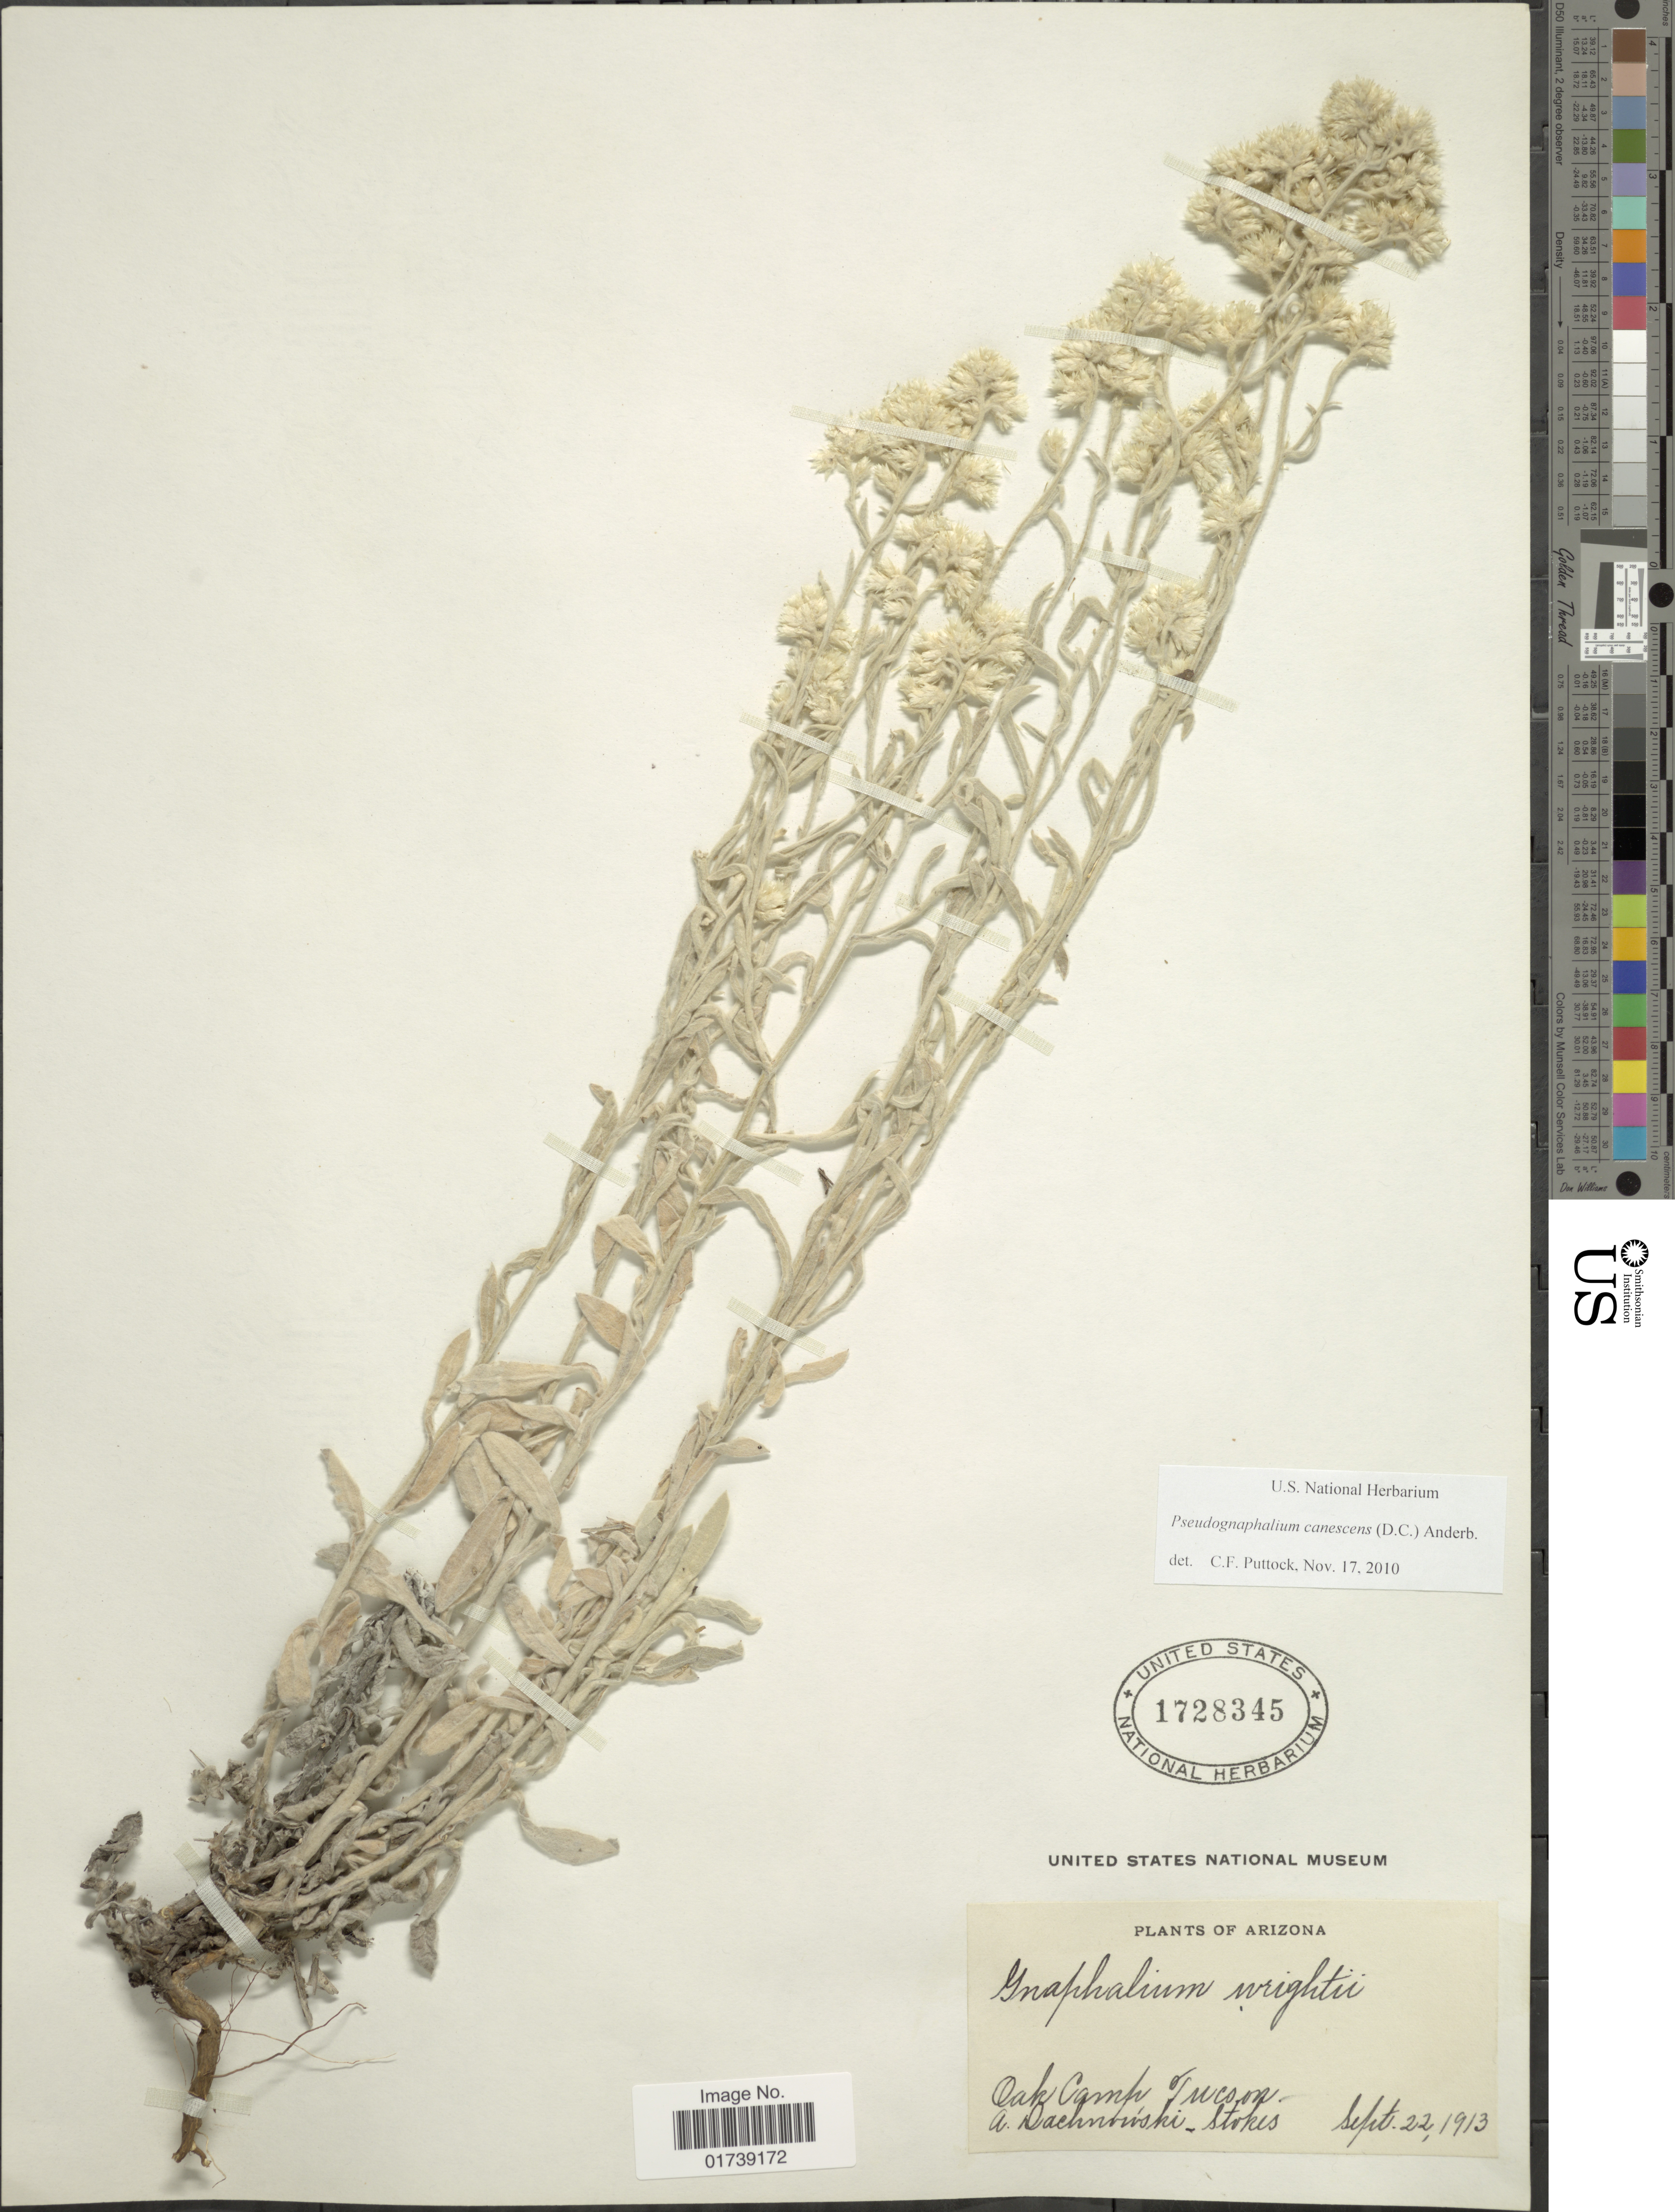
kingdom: Plantae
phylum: Tracheophyta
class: Magnoliopsida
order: Asterales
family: Asteraceae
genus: Pseudognaphalium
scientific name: Pseudognaphalium canescens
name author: (DC.) Anderb.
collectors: A. P. Dachnowski-Stokes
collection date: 1913-09-22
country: United States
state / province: Arizona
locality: Oak Camp Tucson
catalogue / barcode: US 1728345